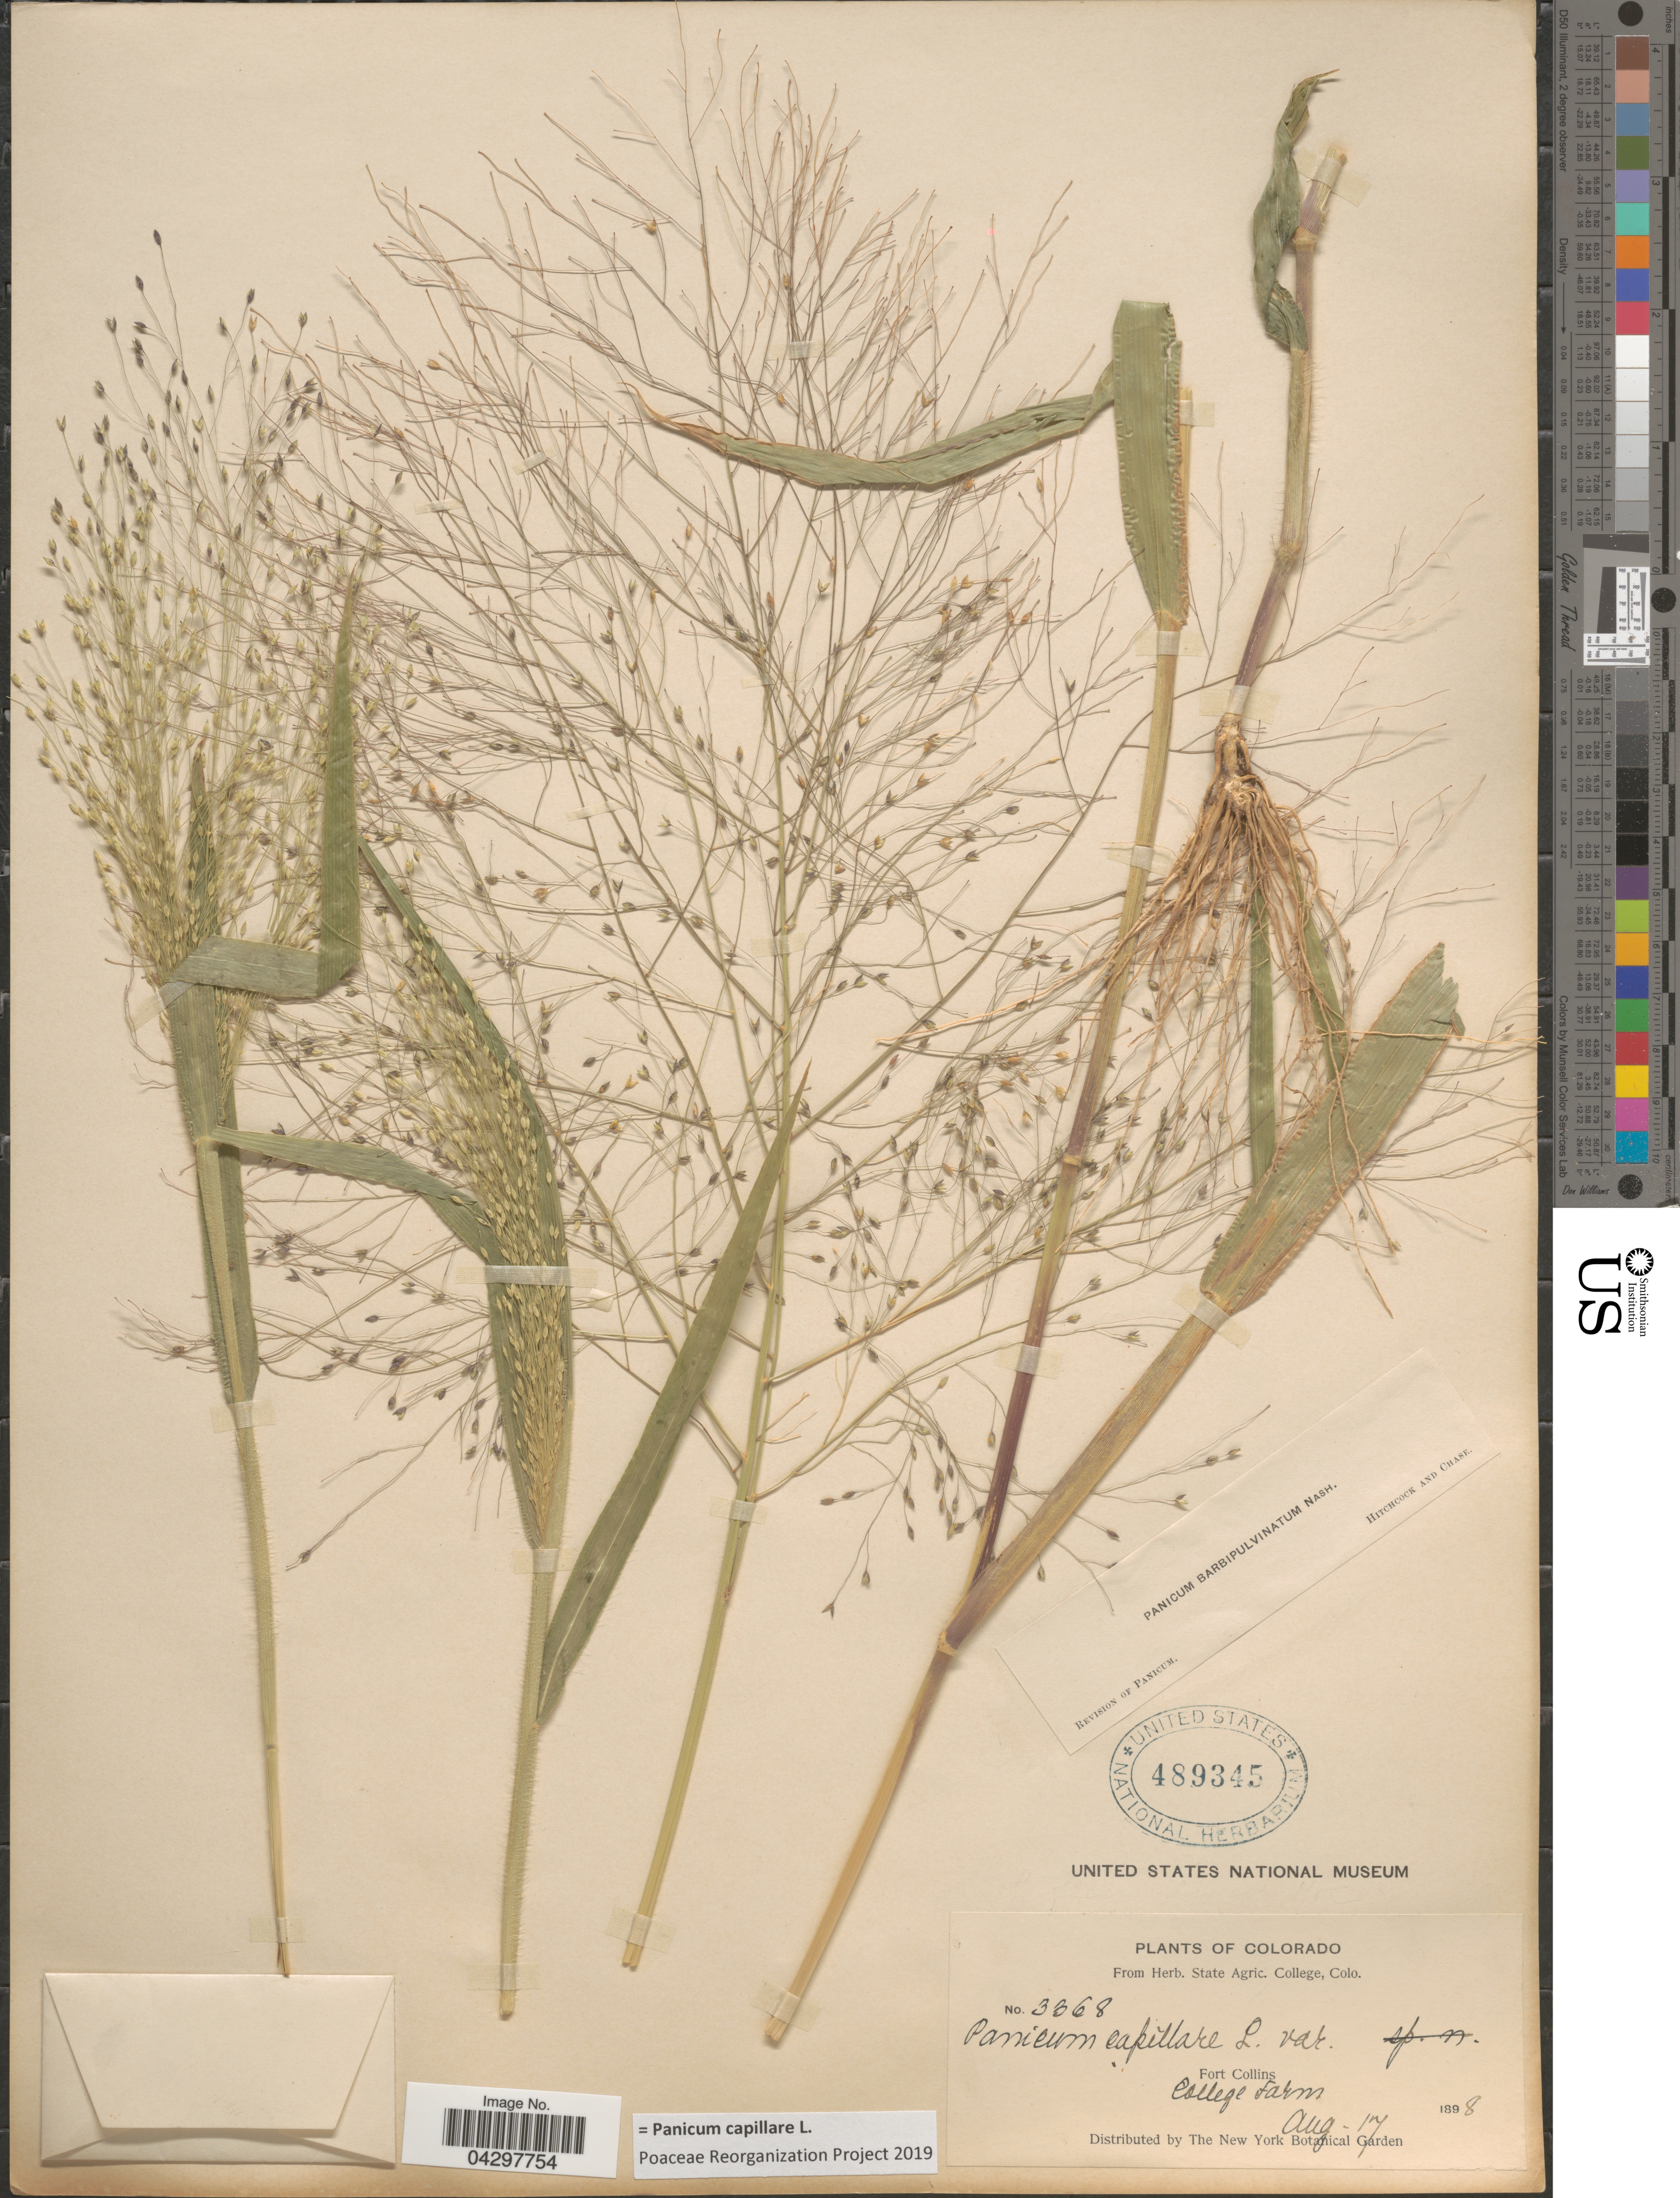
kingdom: Plantae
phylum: Tracheophyta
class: Liliopsida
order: Poales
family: Poaceae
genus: Panicum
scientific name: Panicum capillare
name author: L.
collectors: ex herb. State Agric. College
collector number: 3368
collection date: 1898-08-17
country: United States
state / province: Colorado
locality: Fort Collins. College Farm.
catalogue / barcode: US 489345